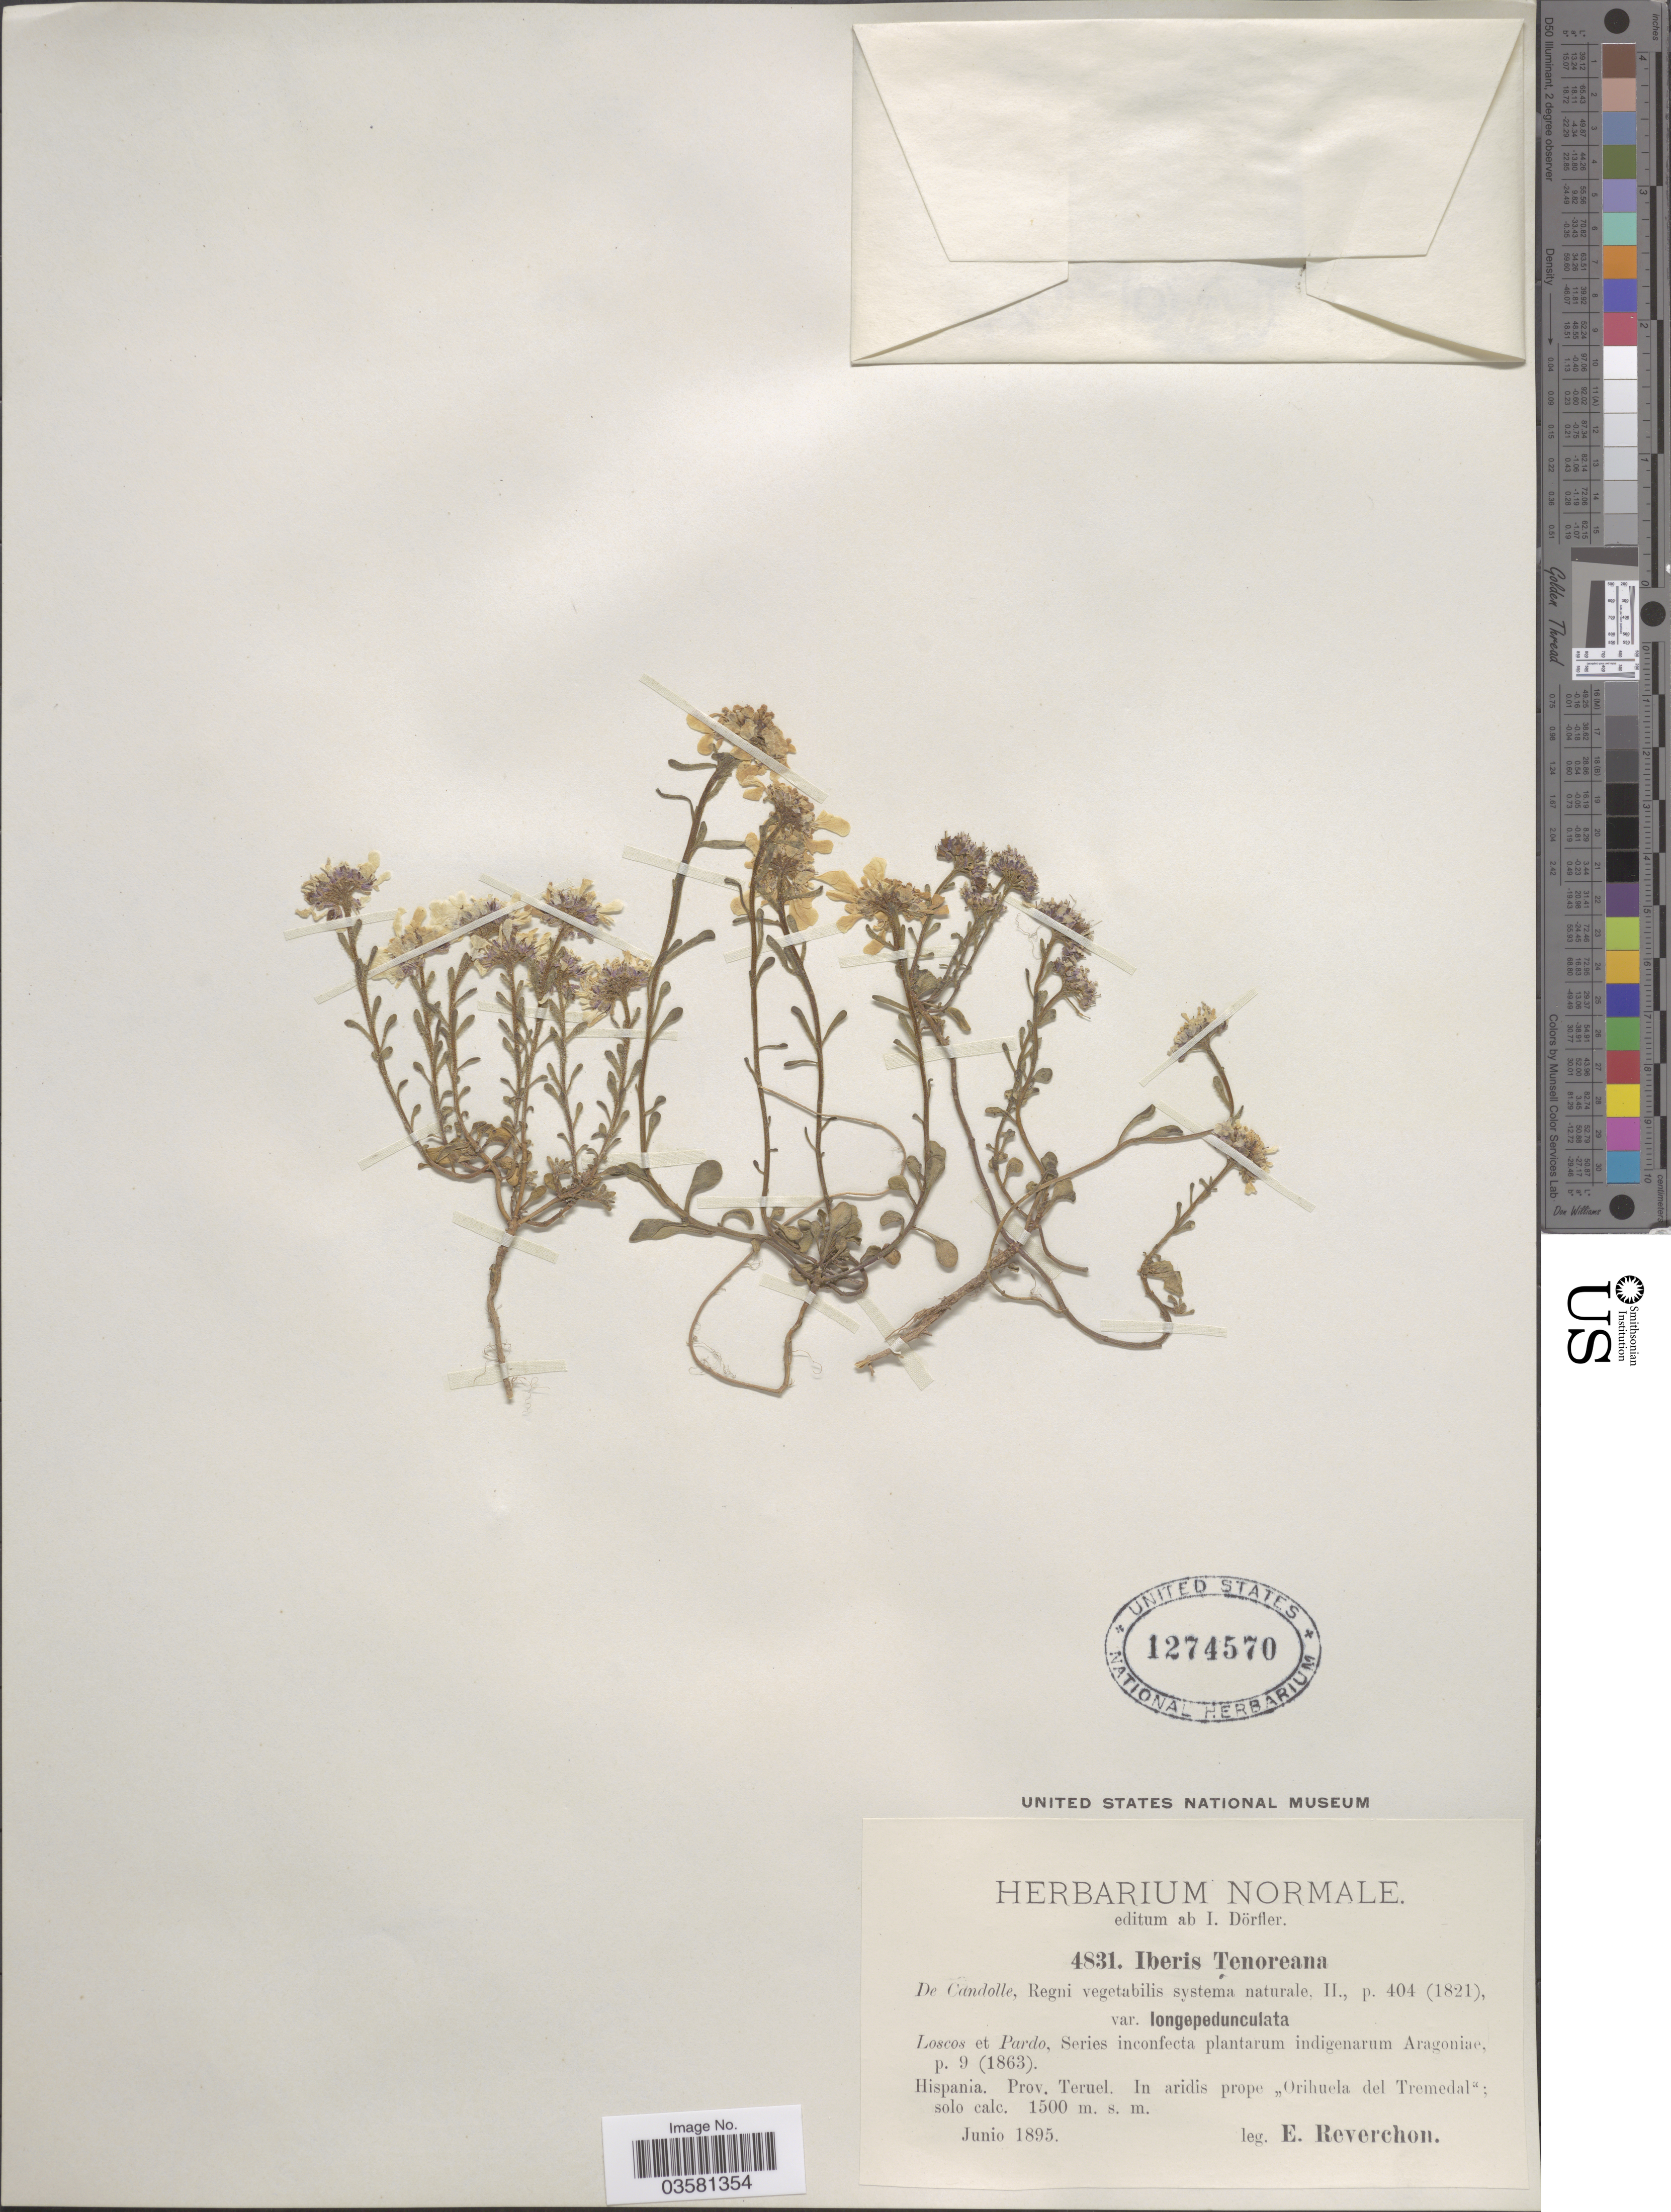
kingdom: Plantae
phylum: Tracheophyta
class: Magnoliopsida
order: Brassicales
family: Brassicaceae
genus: Iberis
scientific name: Iberis tenoreana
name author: DC.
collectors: E. Reverchon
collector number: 4831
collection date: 1895-06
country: Spain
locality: Hispania. Prov. Teruel. In aridis prope "Orihuela del Tremedal".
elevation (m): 1500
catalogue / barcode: US 1274570